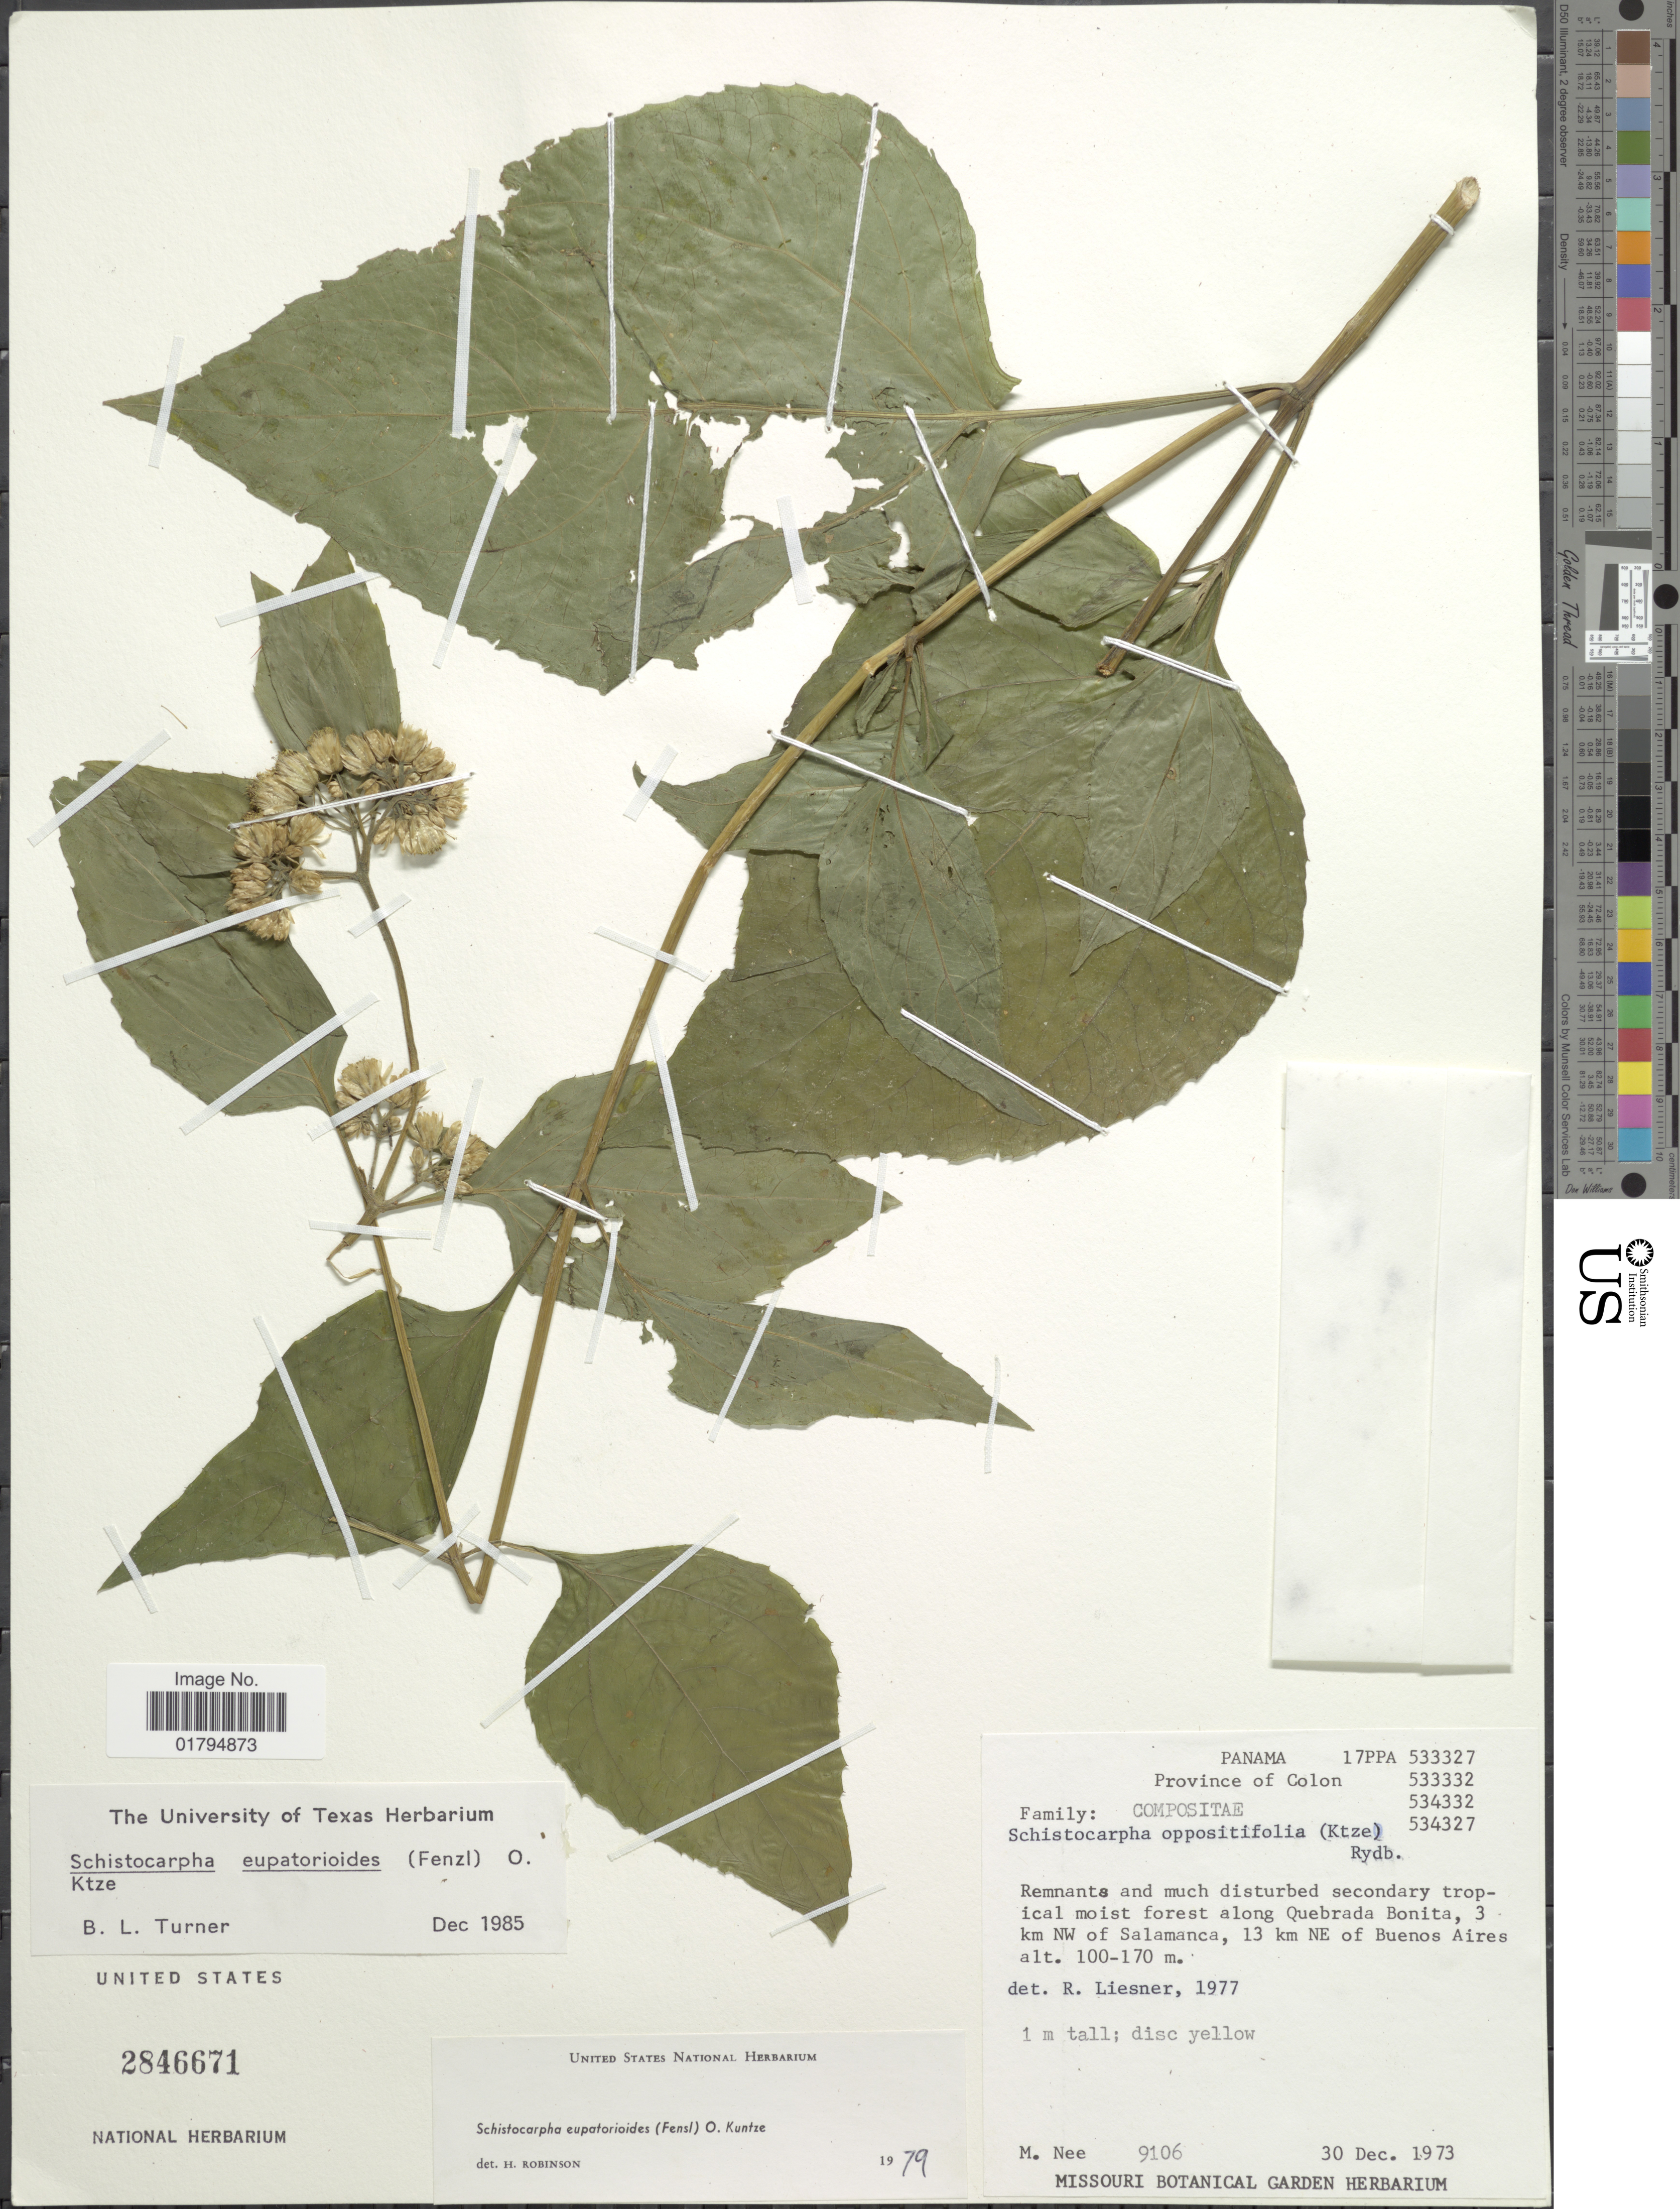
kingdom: Plantae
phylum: Tracheophyta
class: Magnoliopsida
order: Asterales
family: Asteraceae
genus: Schistocarpha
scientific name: Schistocarpha eupatorioides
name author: (Fenzl) Kuntze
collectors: M. Nee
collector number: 9106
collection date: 1973-12-30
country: Panama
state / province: Colón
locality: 3 km NW of Salamanca, 13 km NE of Buenos Aires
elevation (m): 100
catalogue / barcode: US 2846671